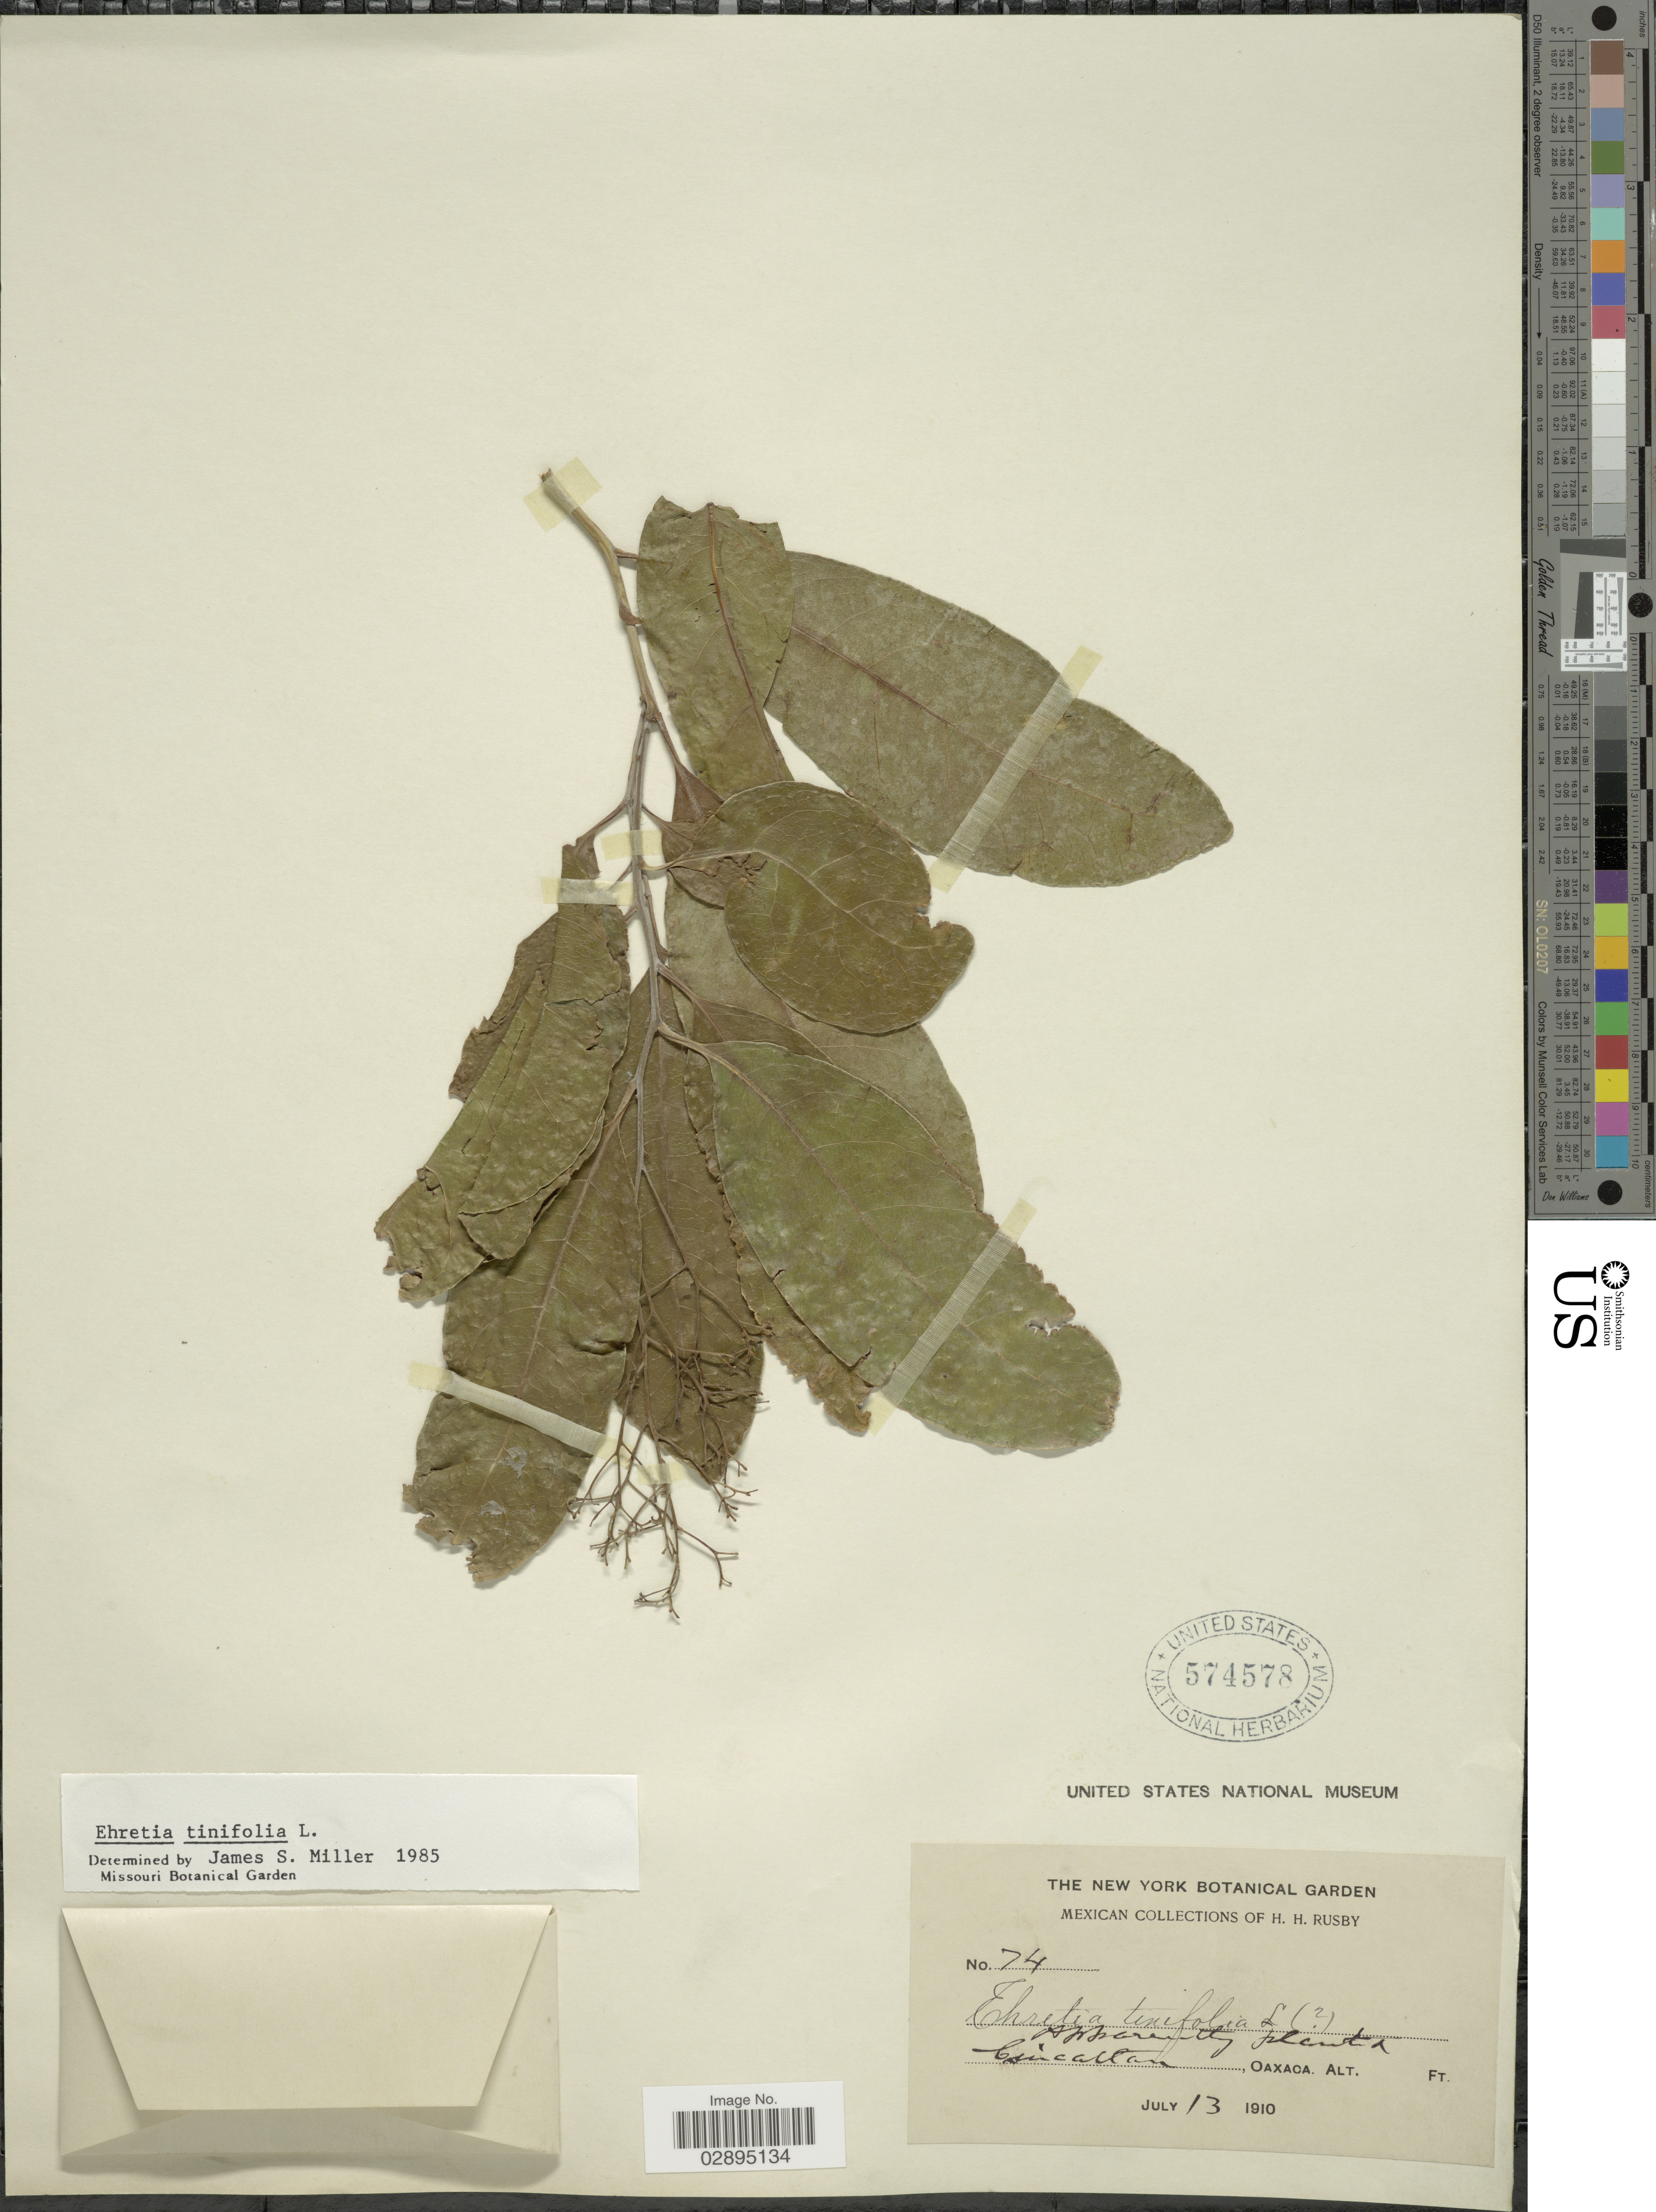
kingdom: Plantae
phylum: Tracheophyta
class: Magnoliopsida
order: Boraginales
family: Ehretiaceae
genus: Ehretia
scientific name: Ehretia tinifolia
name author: L.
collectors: H. H. Rusby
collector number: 74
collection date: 1910-07-13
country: Mexico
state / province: Oaxaca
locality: Cuicatlan.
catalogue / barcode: US 574578